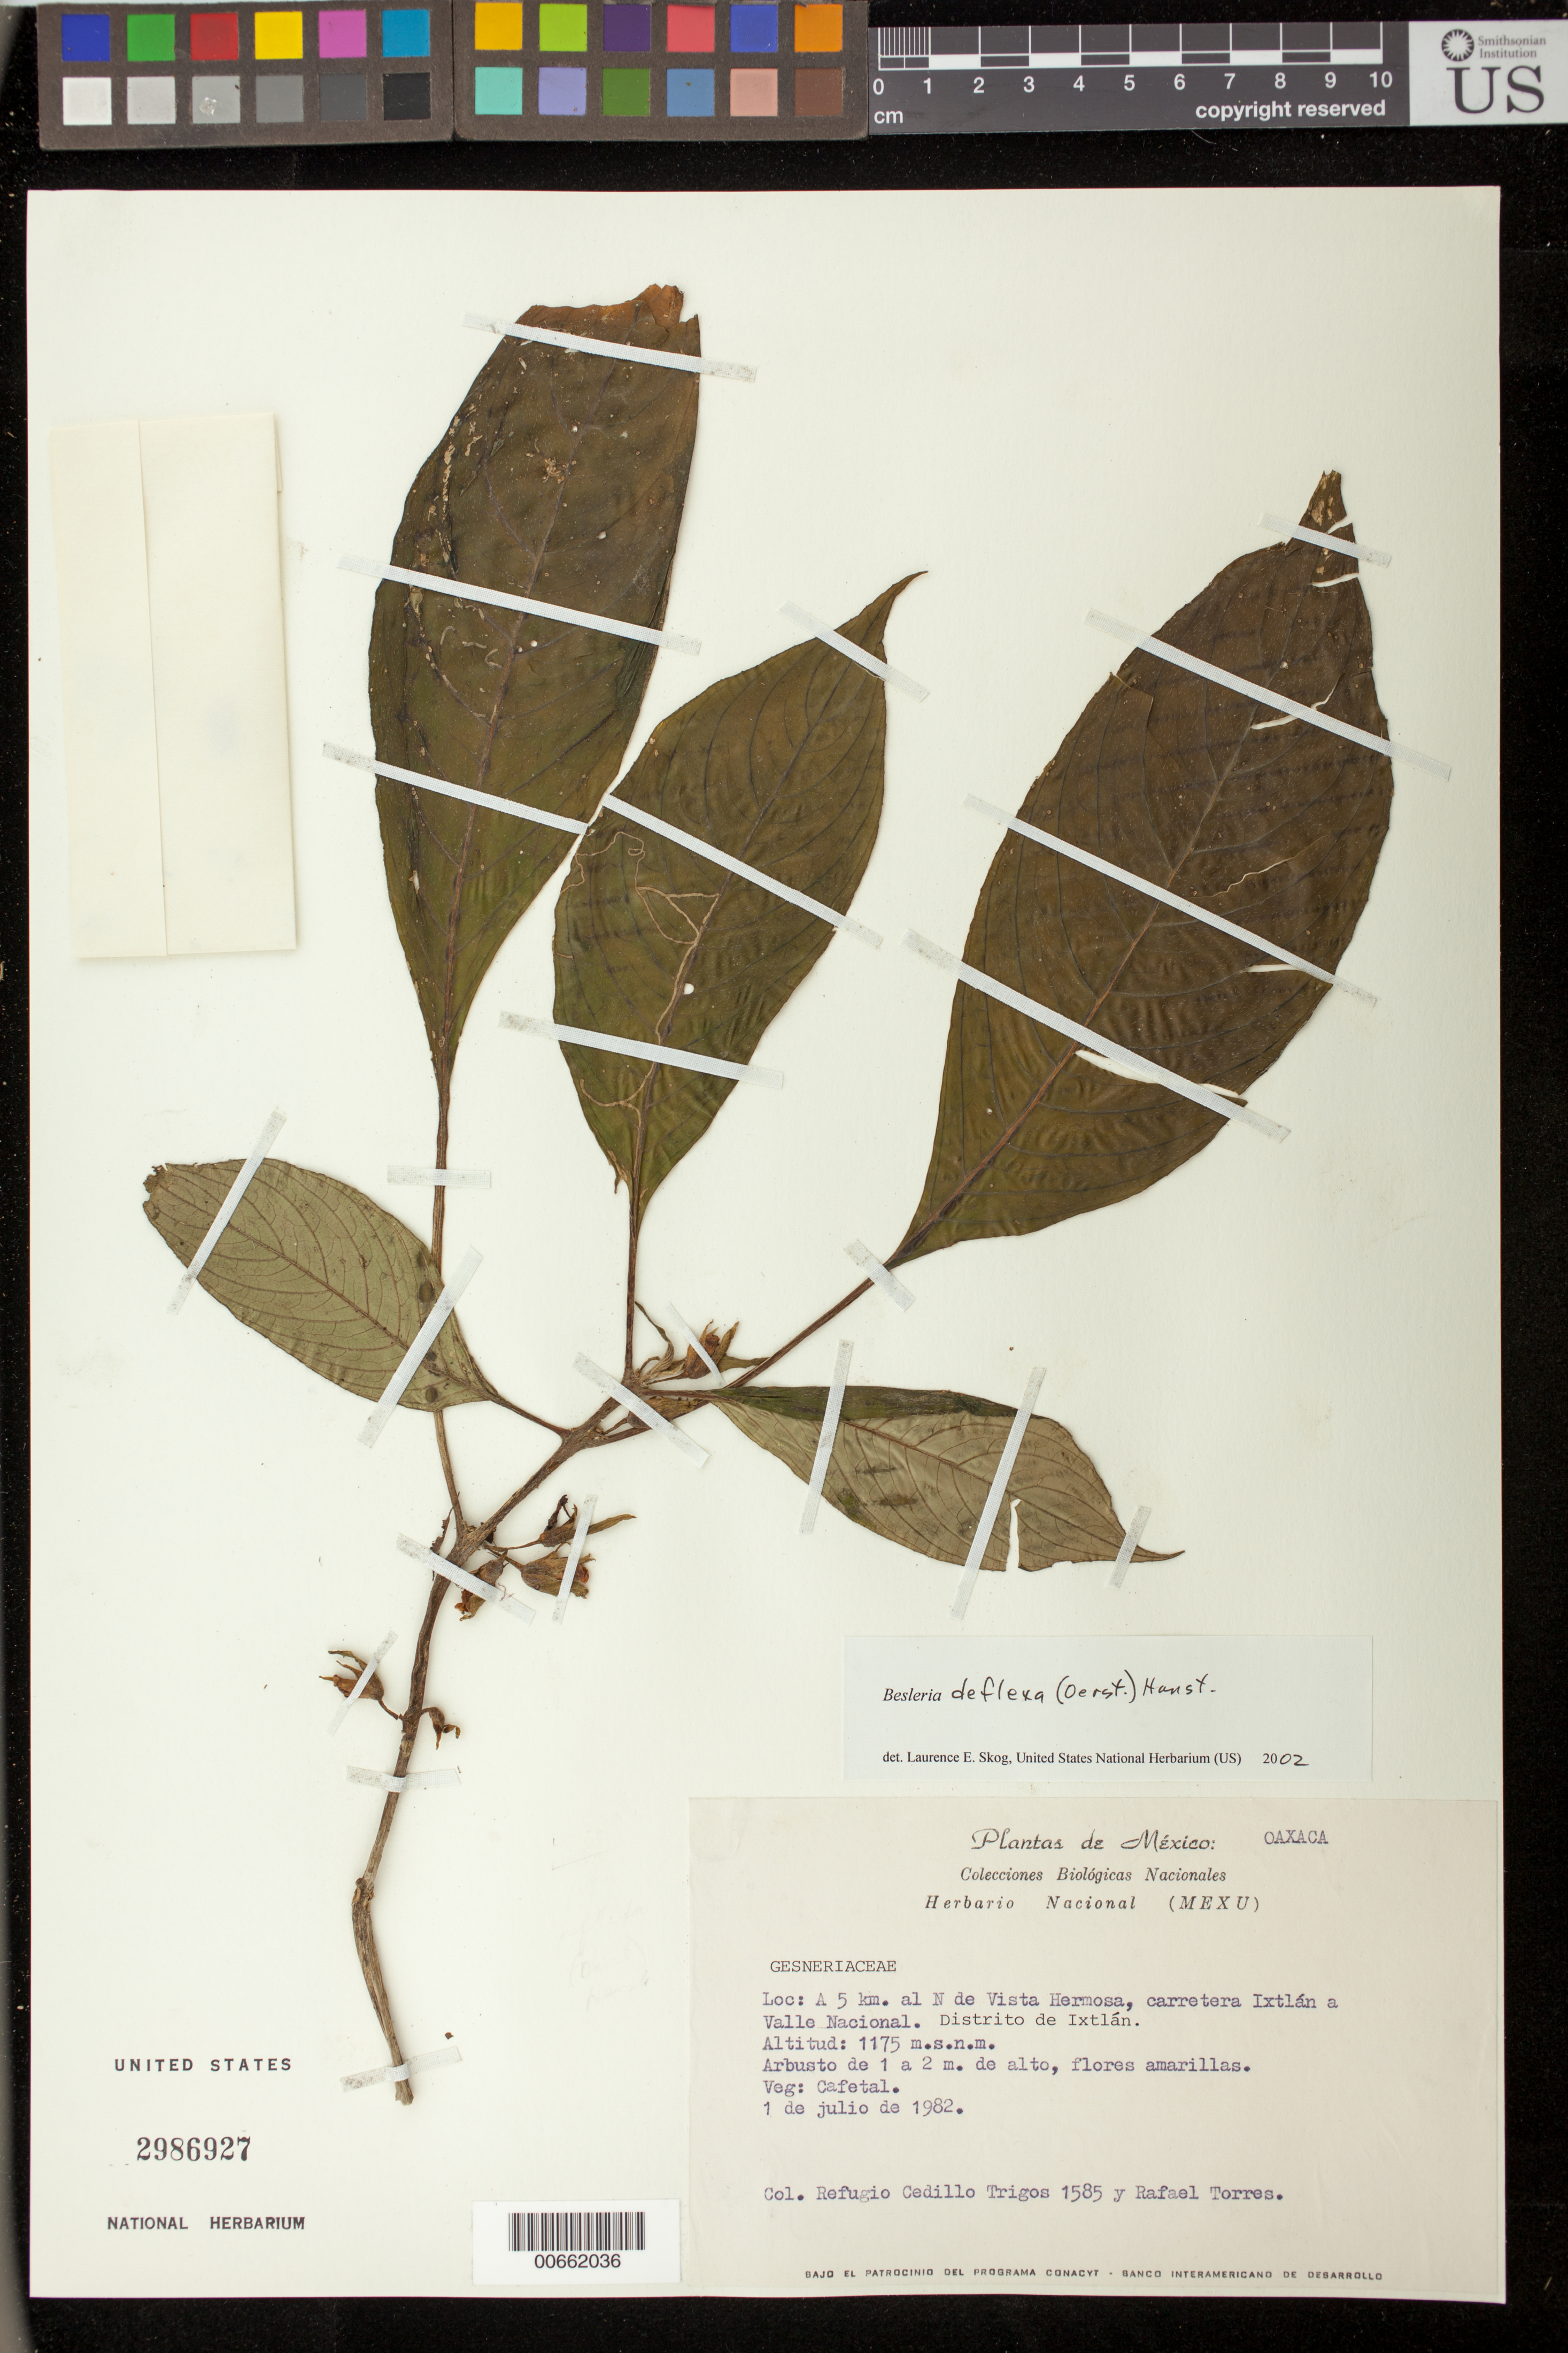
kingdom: Plantae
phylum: Tracheophyta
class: Magnoliopsida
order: Lamiales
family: Gesneriaceae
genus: Besleria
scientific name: Besleria deflexa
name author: (Oerst.) Hanst.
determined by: Skog, Laurence E.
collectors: R. CedilloT. & R. Torres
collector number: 1585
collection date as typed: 01 Jul 1982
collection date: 1982-07-01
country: Mexico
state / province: Oaxaca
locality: A 5 km al N de Vista Hermosa, carretera Ixtlán a Valle Nacional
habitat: Cafetal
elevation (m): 1175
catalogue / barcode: US 2986927